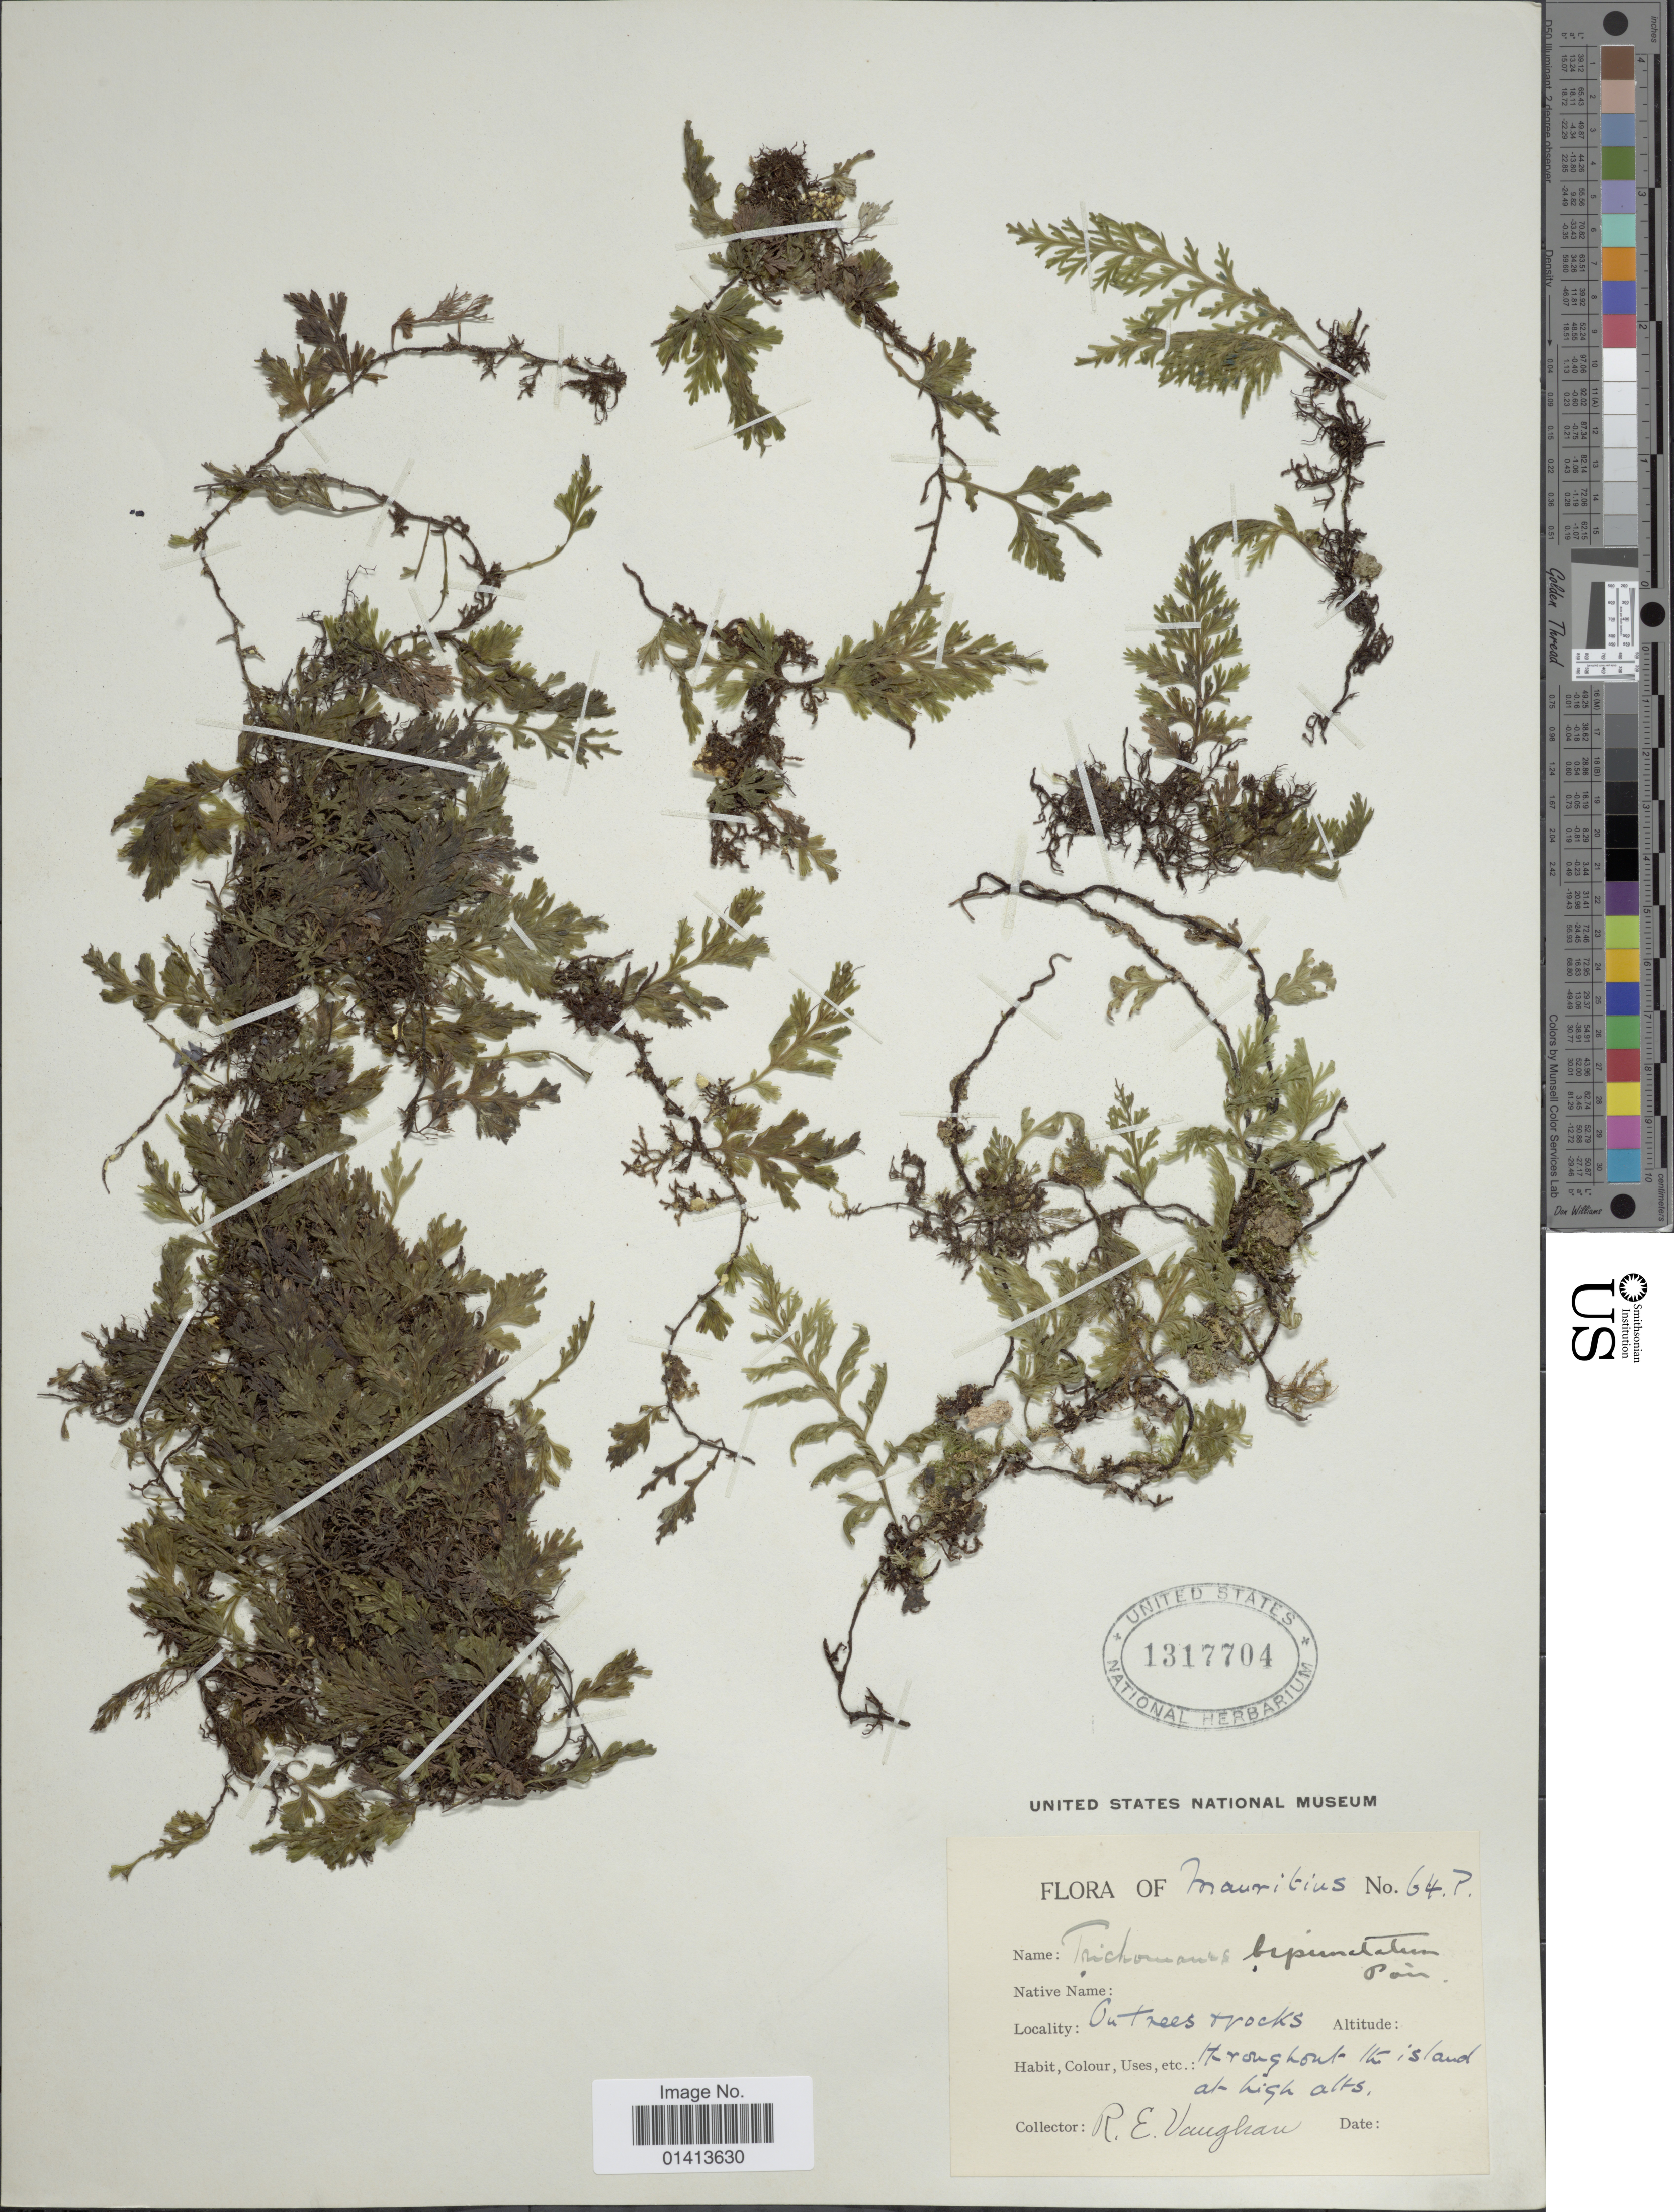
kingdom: Plantae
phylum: Tracheophyta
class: Polypodiopsida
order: Hymenophyllales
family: Hymenophyllaceae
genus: Crepidomanes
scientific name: Crepidomanes bipunctatum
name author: (Poir.) Copel.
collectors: R. Vaughan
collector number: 64P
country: Mauritius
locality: On trees & rocks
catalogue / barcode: US 1317704